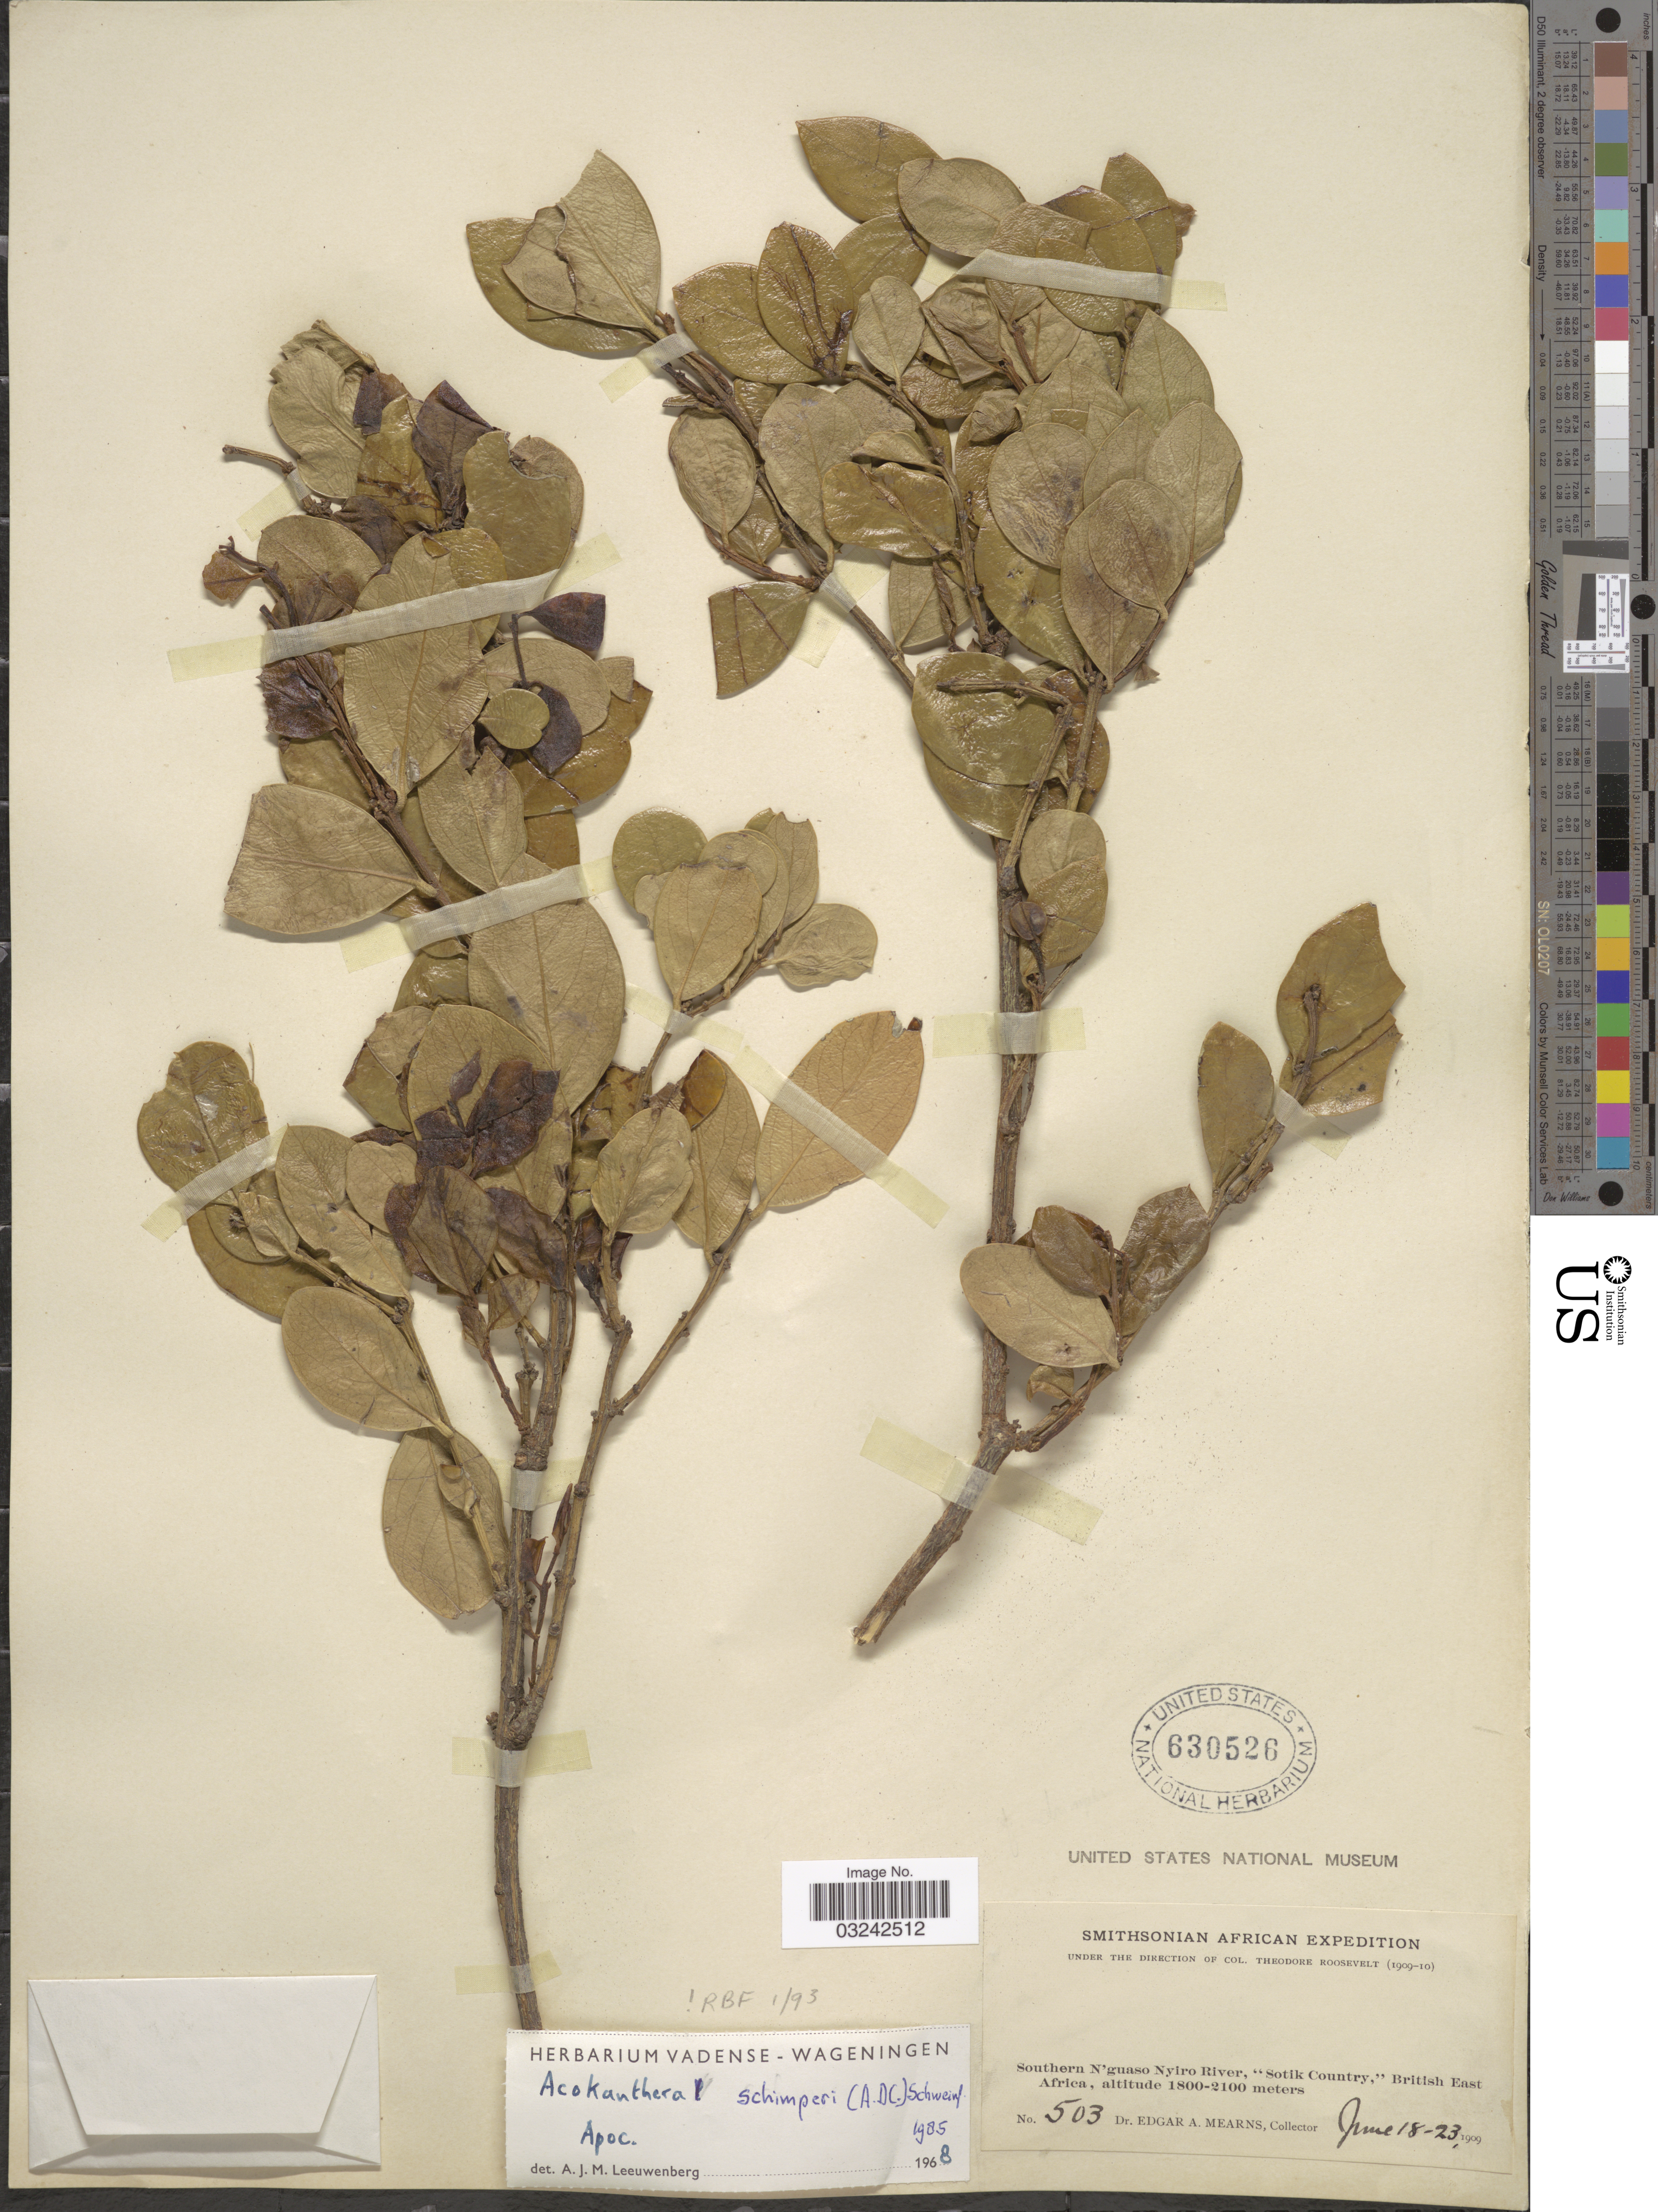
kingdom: Plantae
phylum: Tracheophyta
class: Magnoliopsida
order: Gentianales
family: Apocynaceae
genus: Acokanthera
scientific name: Acokanthera schimperi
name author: (DC.) Schweinf.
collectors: E. A. Mearns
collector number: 503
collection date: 1909-06-18/1909-06-23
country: Kenya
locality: Southern N'guaso Nyiro River, "Sotik Country," British East Africa.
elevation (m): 1800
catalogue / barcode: US 630526